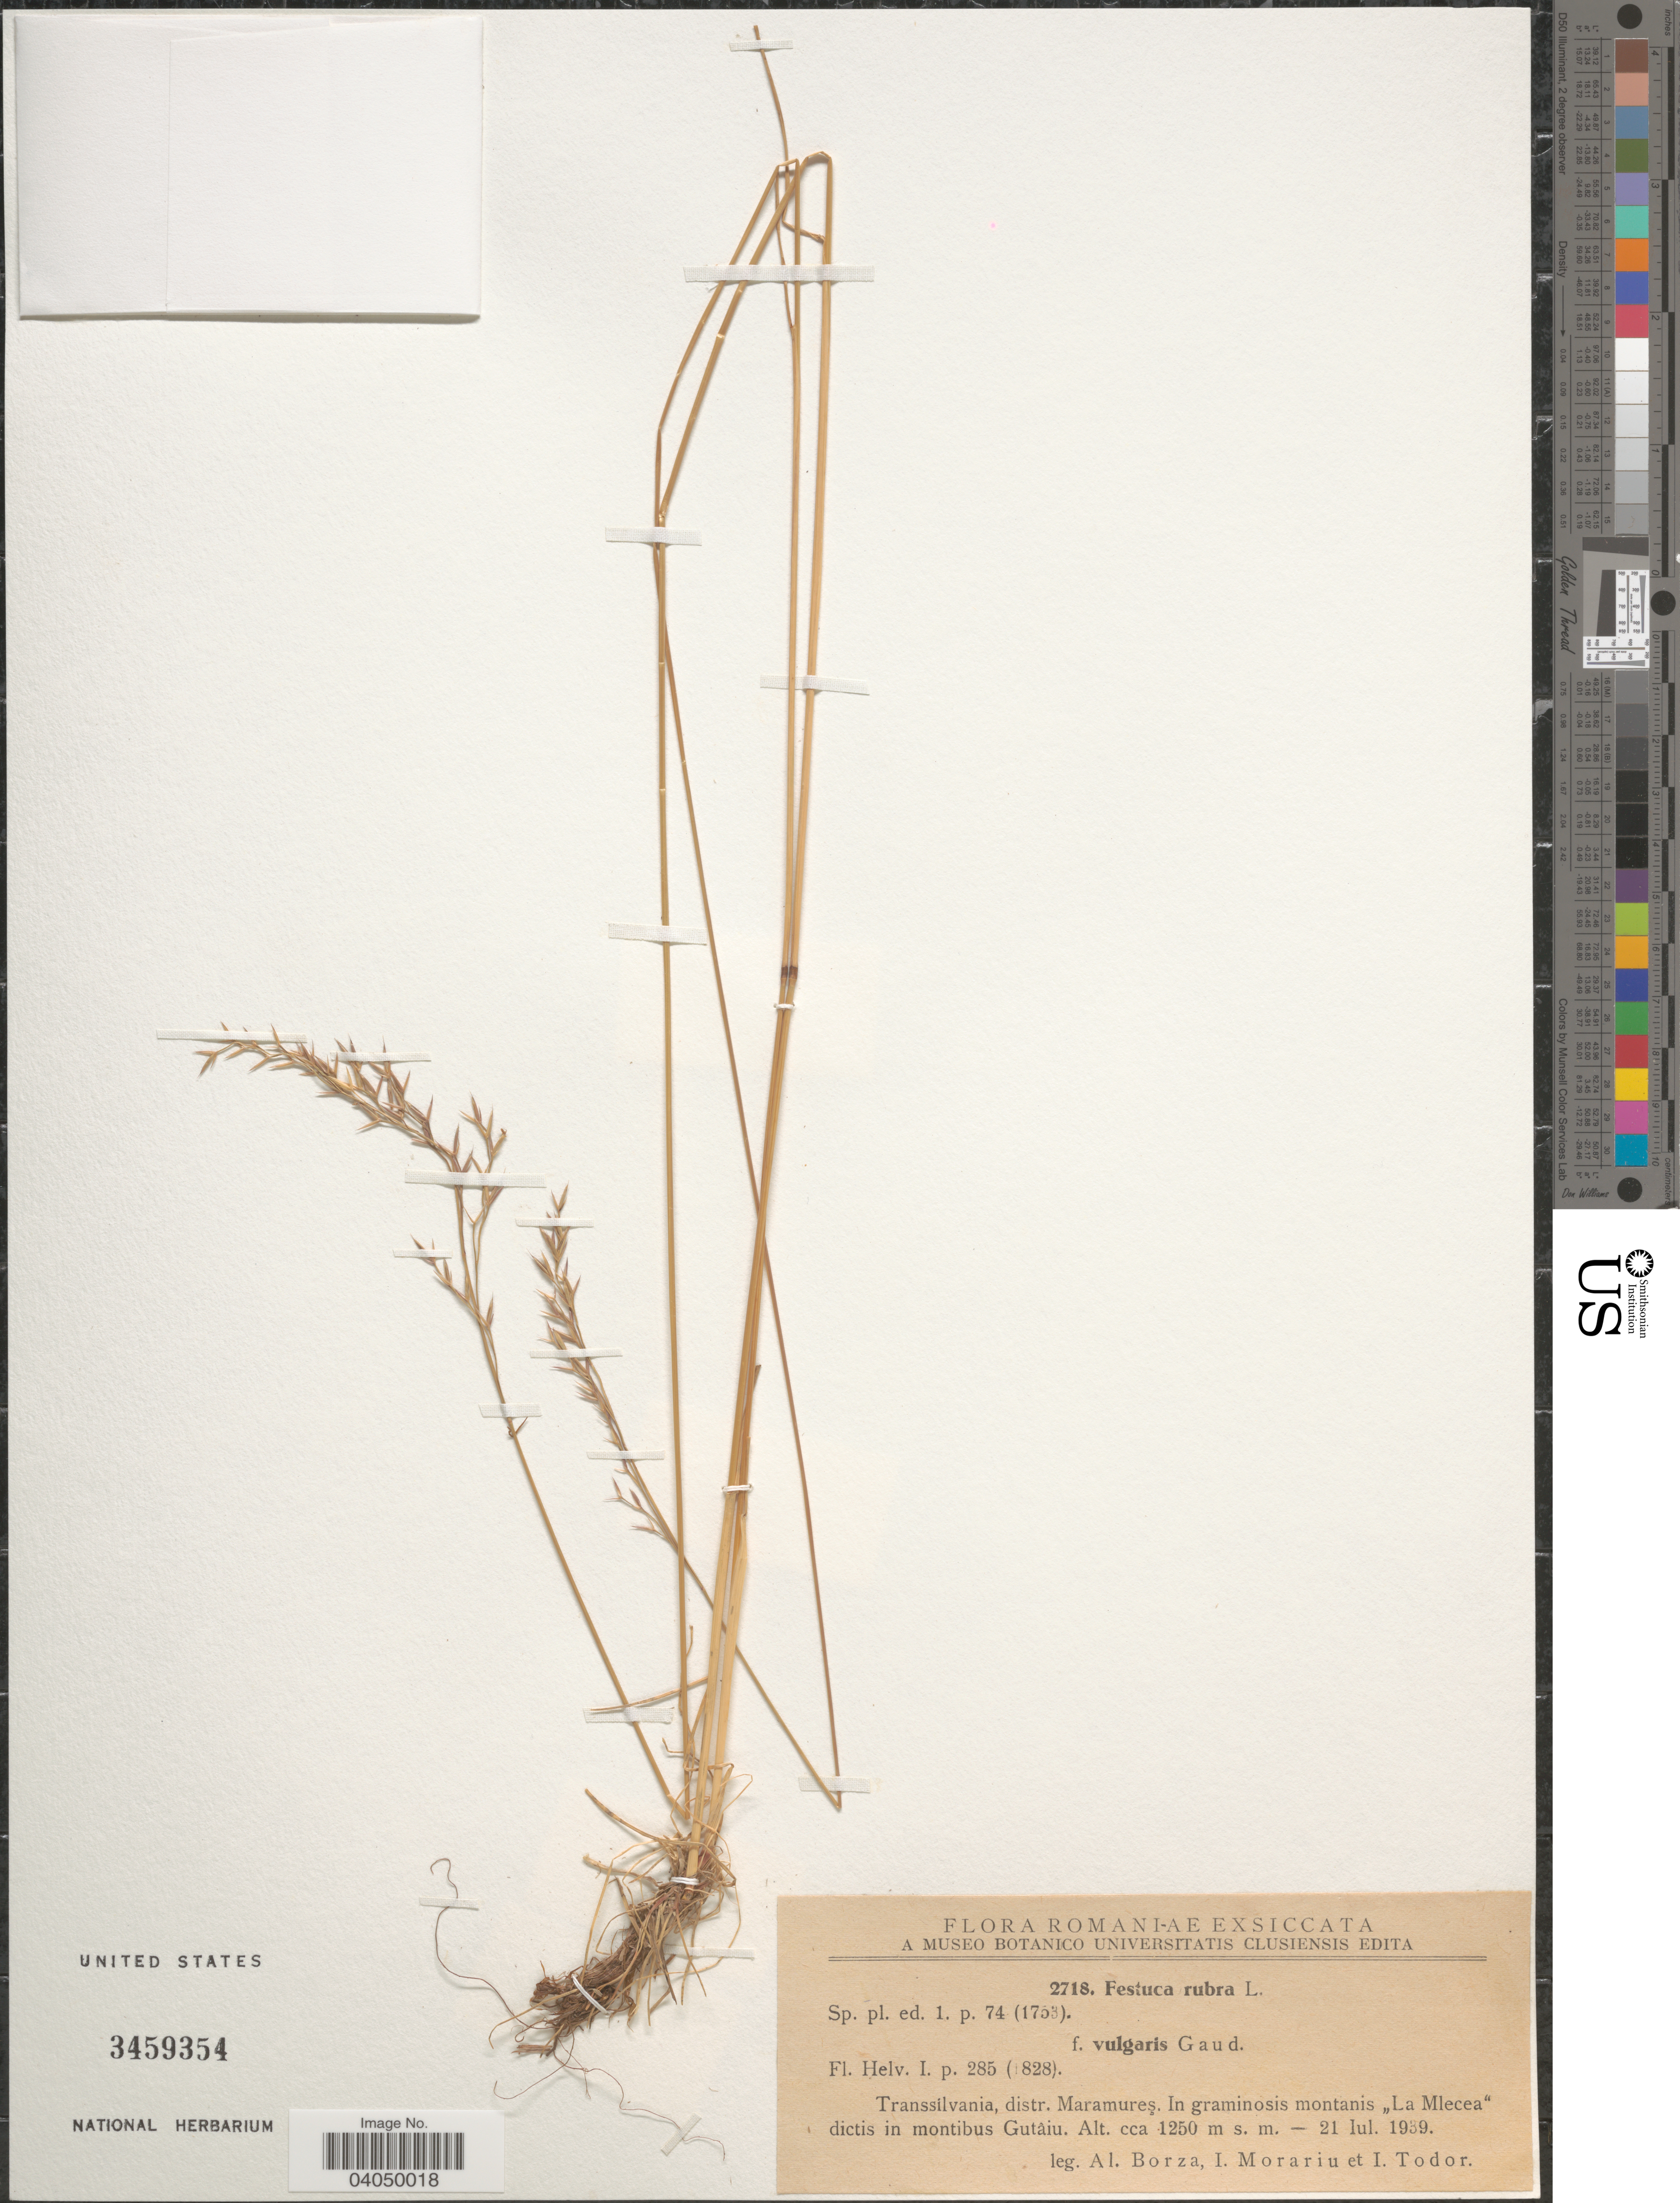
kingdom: Plantae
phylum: Tracheophyta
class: Liliopsida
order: Poales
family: Poaceae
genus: Festuca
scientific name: Festuca rubra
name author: L.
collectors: A. Borza, I. Morariu & I. Todor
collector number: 2718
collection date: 1939-07-21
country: Romania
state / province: Maramures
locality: Romani-ae. Transsilvania, distr. Maramures. In graminosis montanis "La Mlecea" dictis in montibus Gutâiu.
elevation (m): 1250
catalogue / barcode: US 3459354